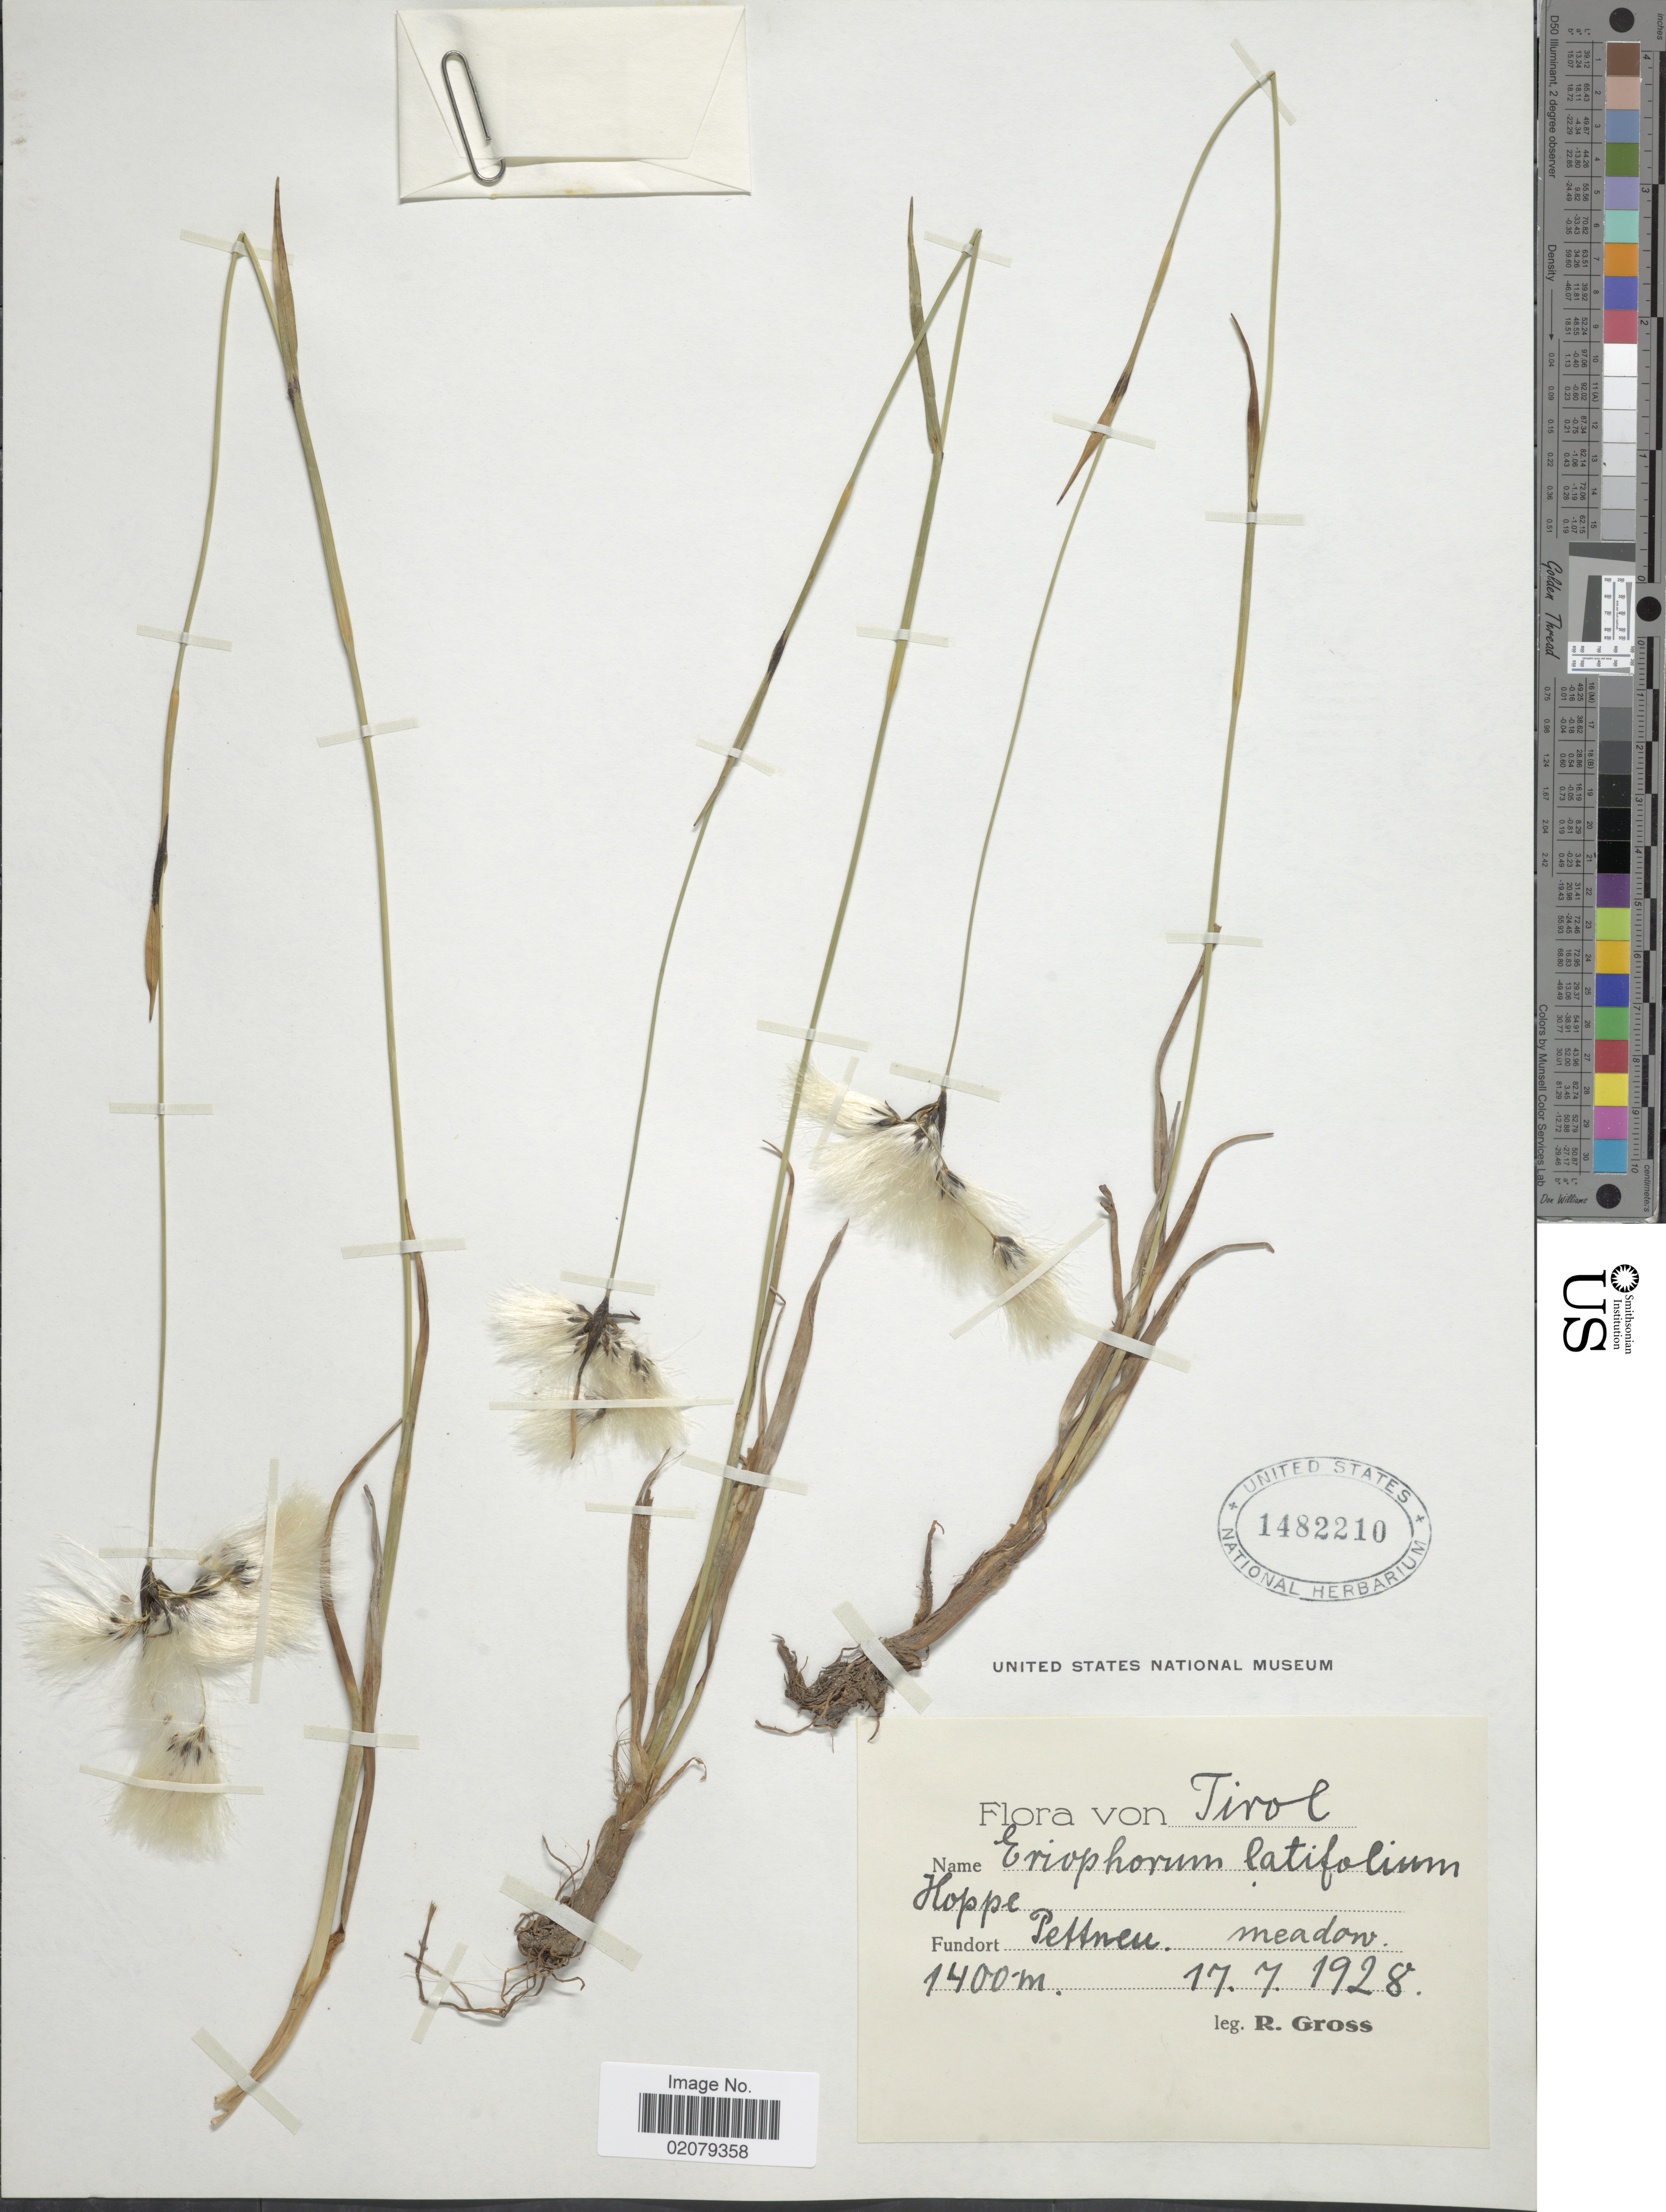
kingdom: Plantae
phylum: Tracheophyta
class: Liliopsida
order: Poales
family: Cyperaceae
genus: Eriophorum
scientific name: Eriophorum latifolium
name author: Hoppe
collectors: R. Gross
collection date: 1928-07-17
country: Austria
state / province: Tirol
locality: Pettneu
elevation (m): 1400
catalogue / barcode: US 1482210